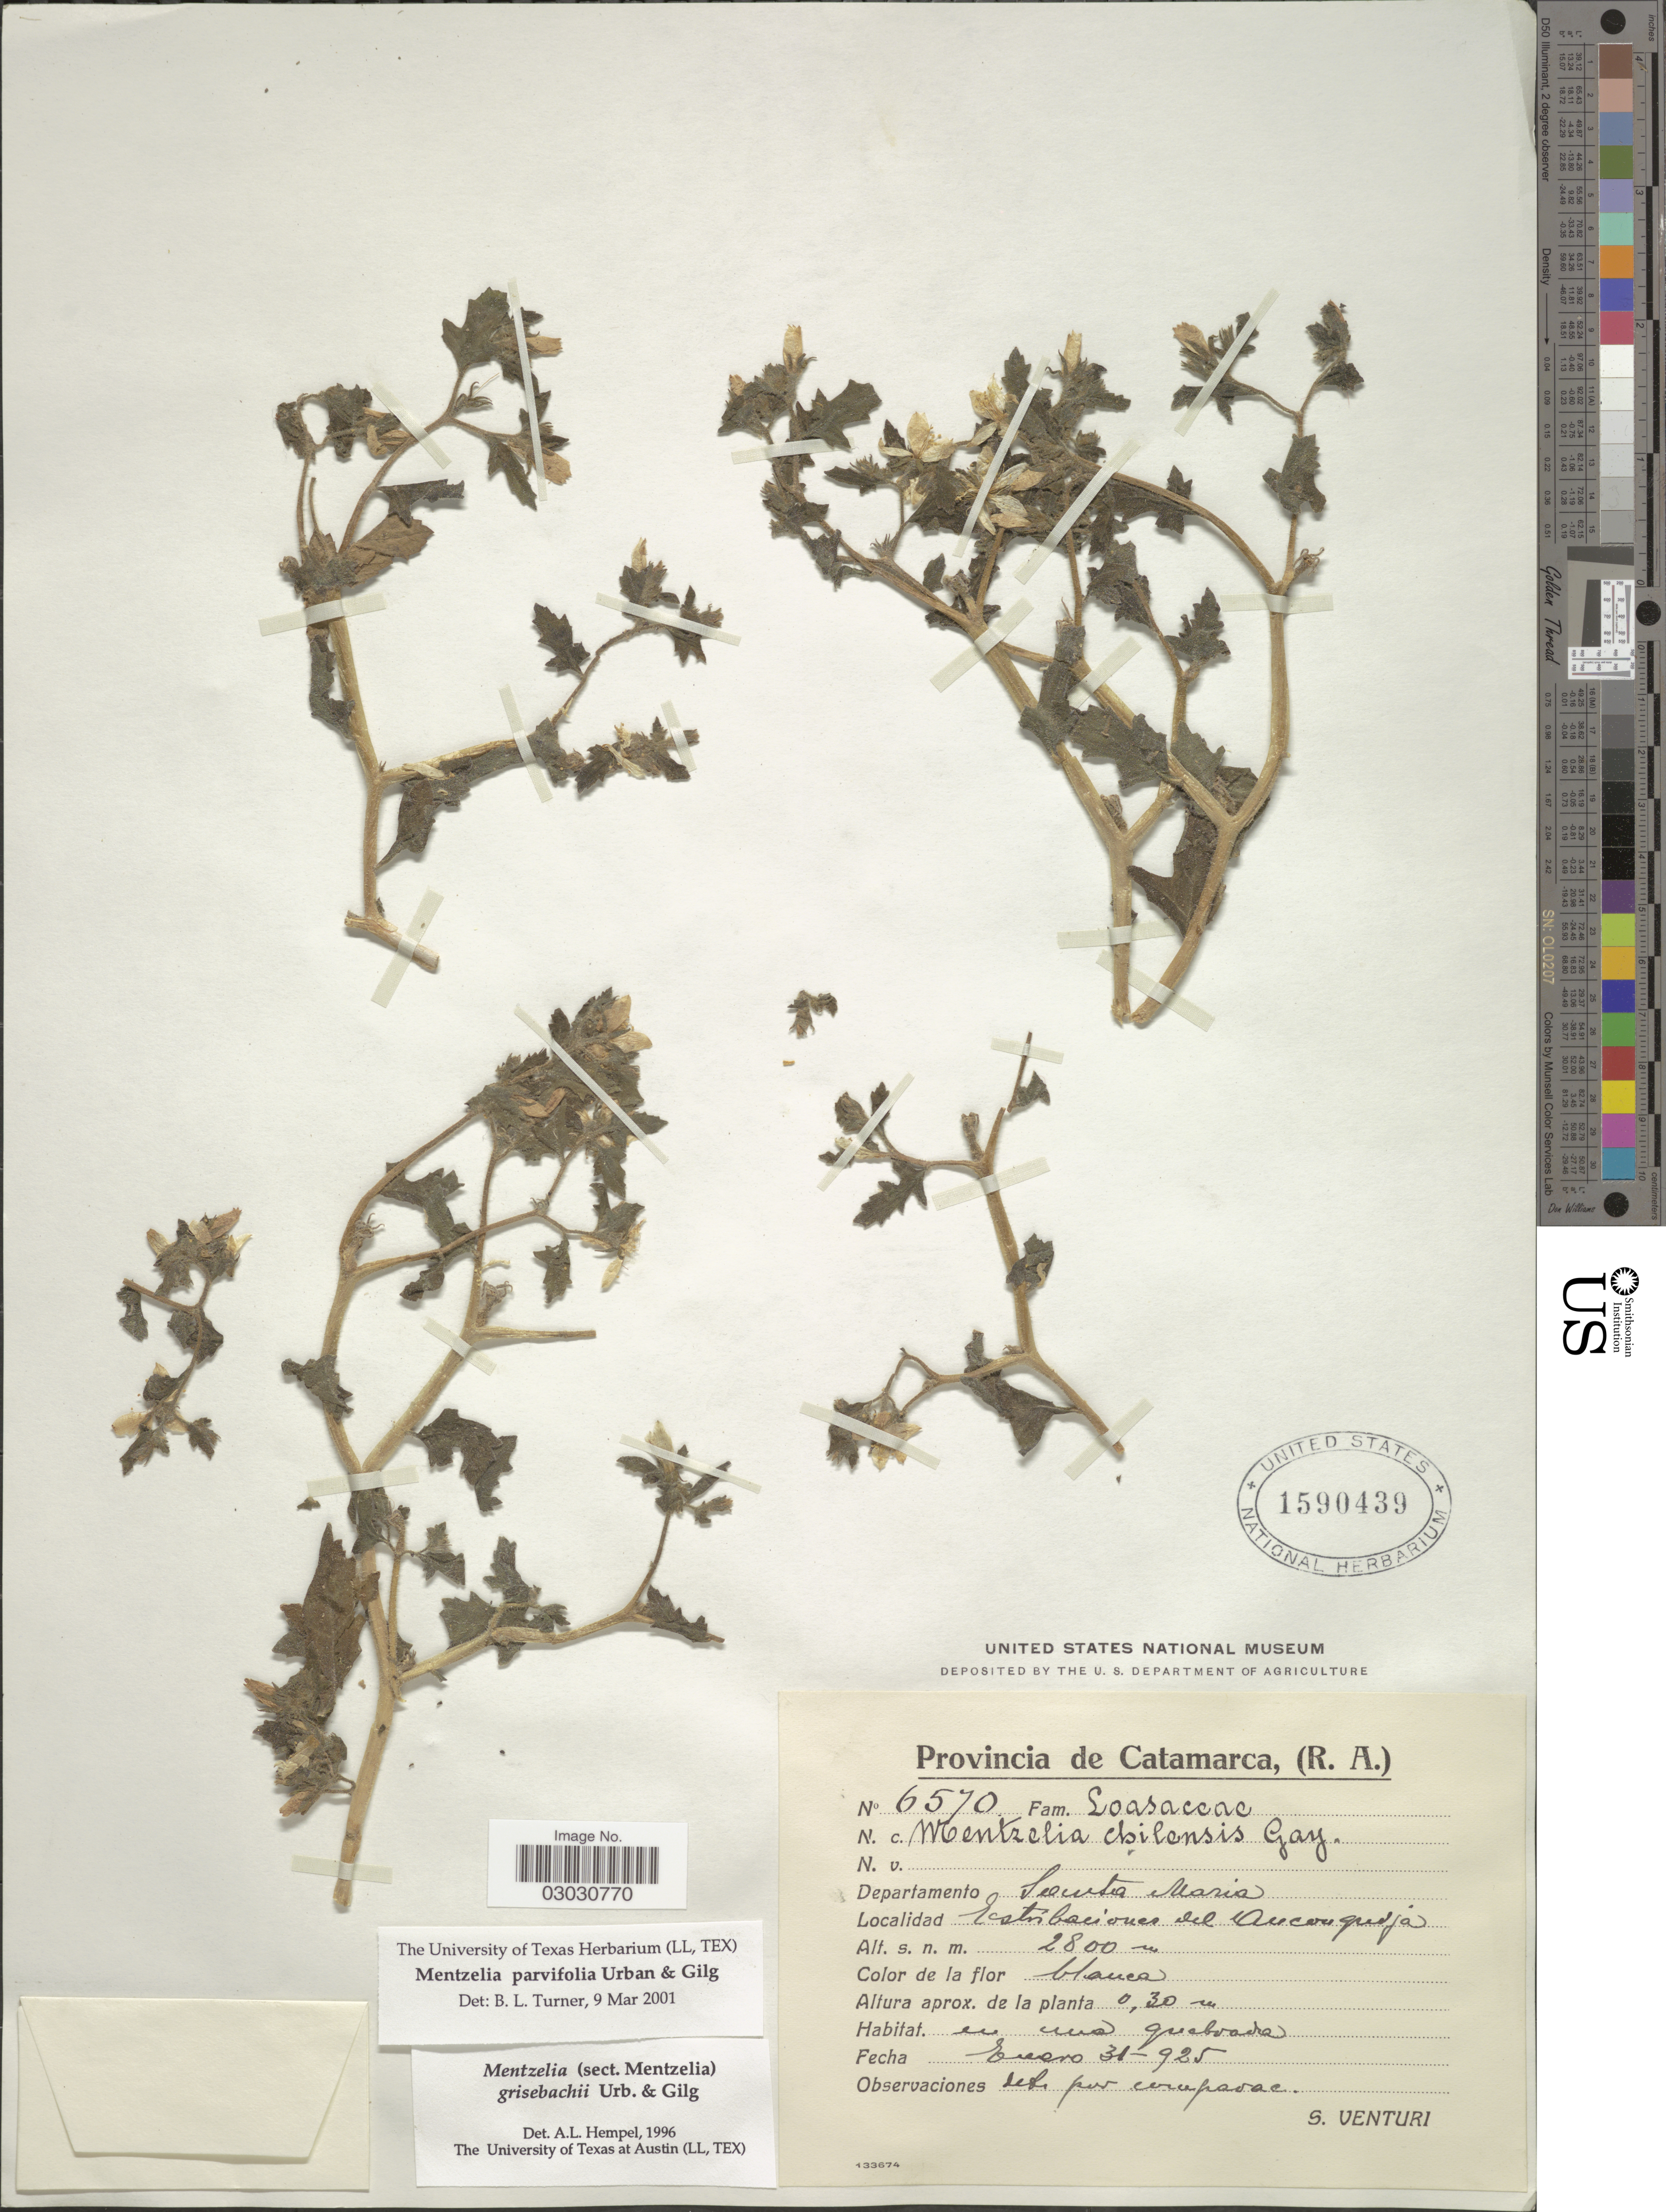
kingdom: Plantae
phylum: Tracheophyta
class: Magnoliopsida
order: Cornales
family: Loasaceae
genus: Mentzelia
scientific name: Mentzelia parvifolia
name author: Urb. & Gilg ex Kurtz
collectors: S. Venturi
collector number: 6570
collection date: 1925-01-31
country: Argentina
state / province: Catamarca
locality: Departamento Santa Maria. Estribaciones del Anconquija.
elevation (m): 2800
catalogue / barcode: US 1590439